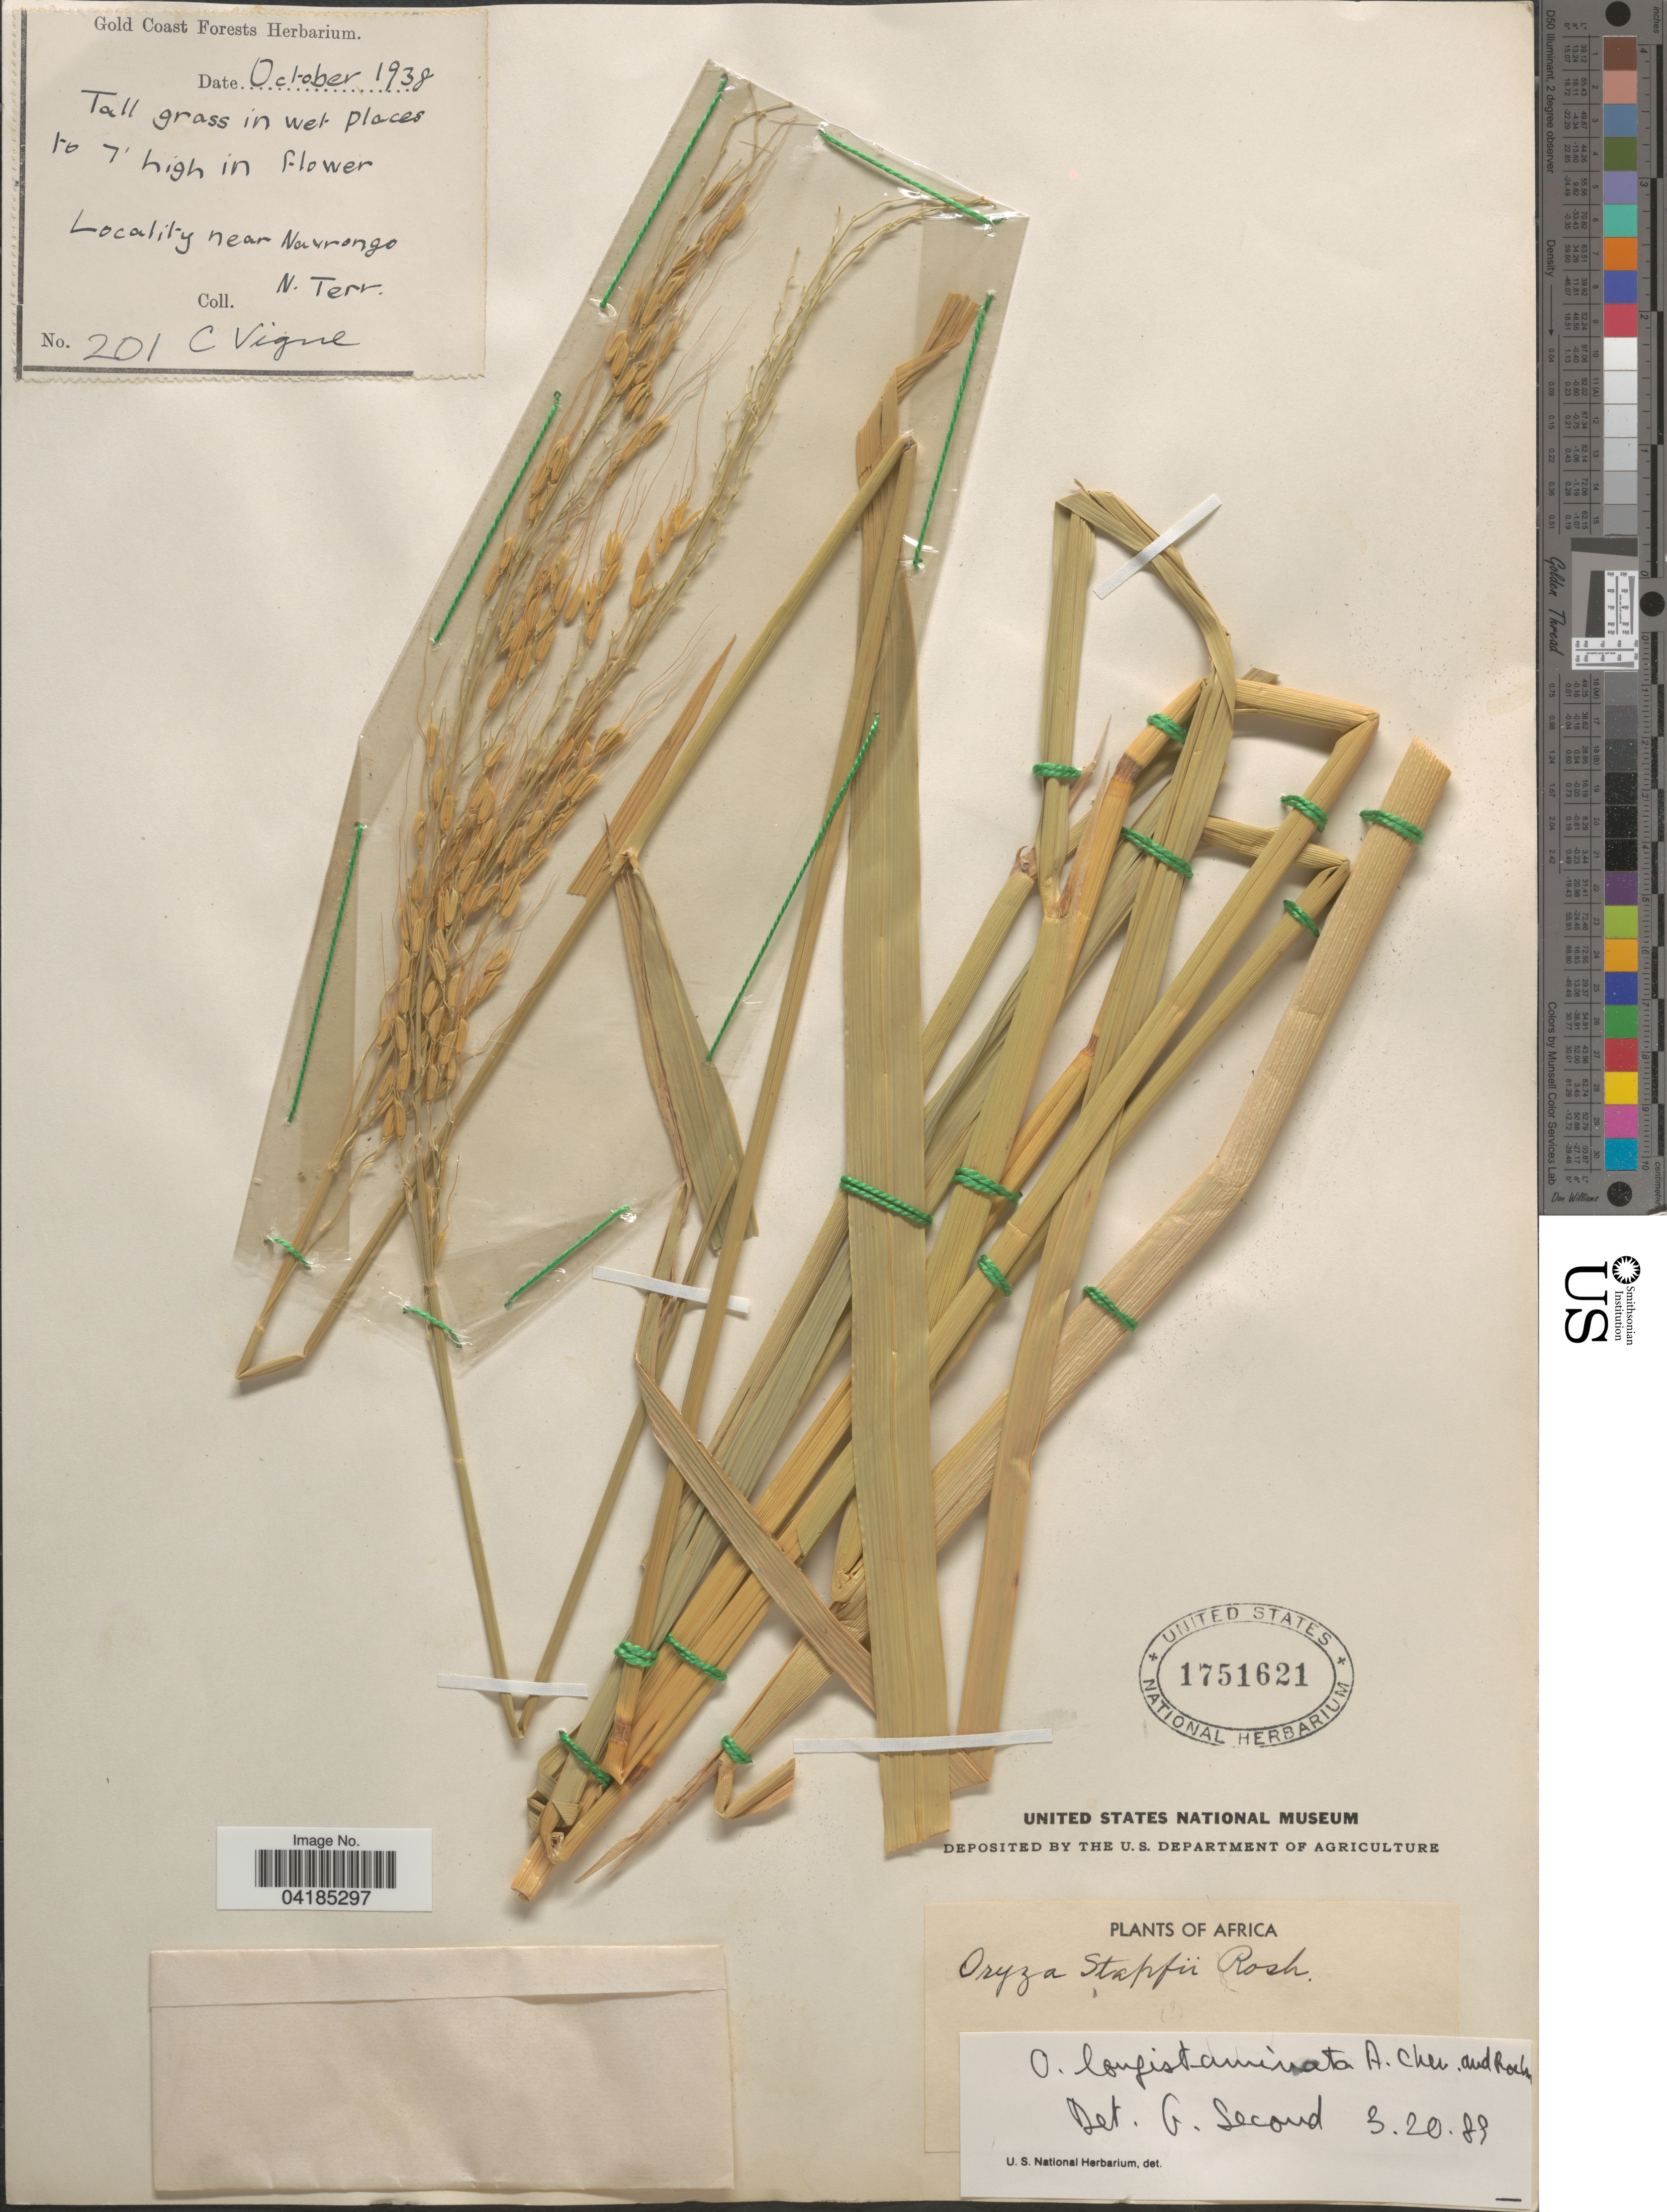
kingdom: Plantae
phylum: Tracheophyta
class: Liliopsida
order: Poales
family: Poaceae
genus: Oryza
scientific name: Oryza longistaminata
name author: A. Chev. & Roehr.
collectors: C. Vigne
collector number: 201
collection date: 1938-10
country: Ghana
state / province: Upper East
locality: Near Navrongo N. Terr.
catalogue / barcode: US 1751621